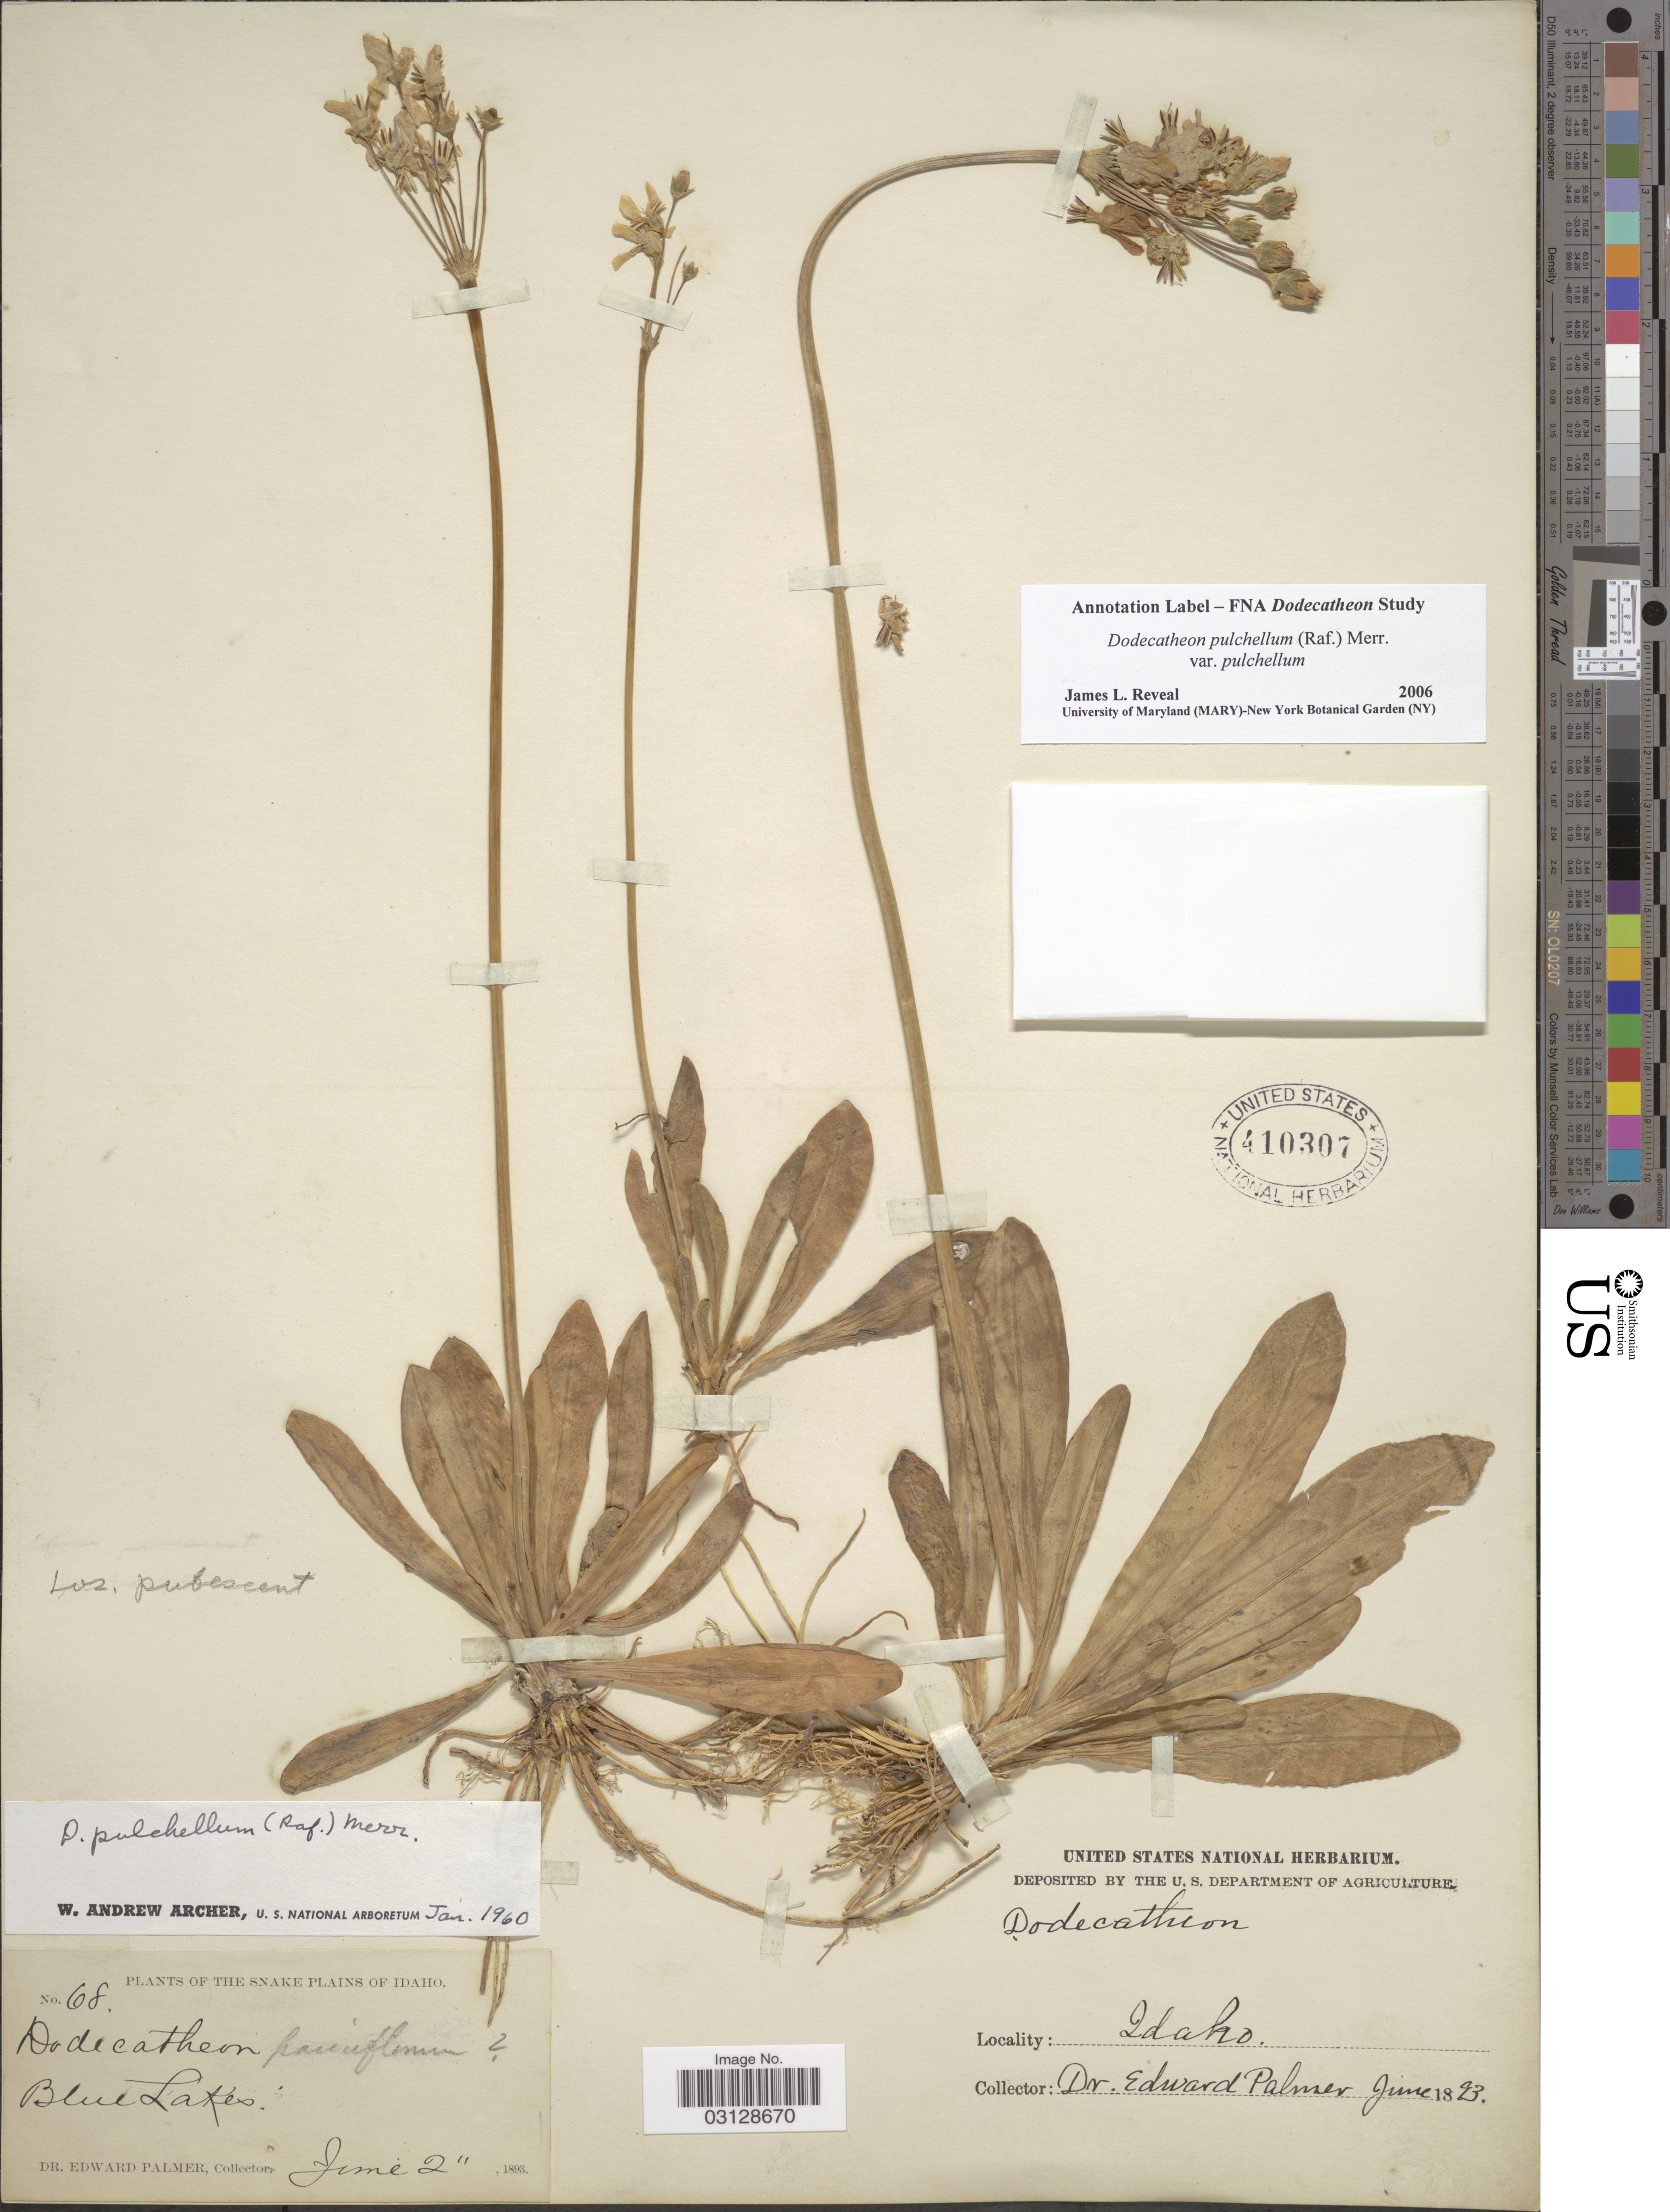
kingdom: Plantae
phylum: Tracheophyta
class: Magnoliopsida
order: Ericales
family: Primulaceae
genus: Dodecatheon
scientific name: Dodecatheon pulchellum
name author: (Raf.) Merr.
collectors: E. Palmer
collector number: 68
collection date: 1893-06-02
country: United States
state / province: Idaho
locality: The Snake Plains. Blue Lakes.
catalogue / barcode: US 410307